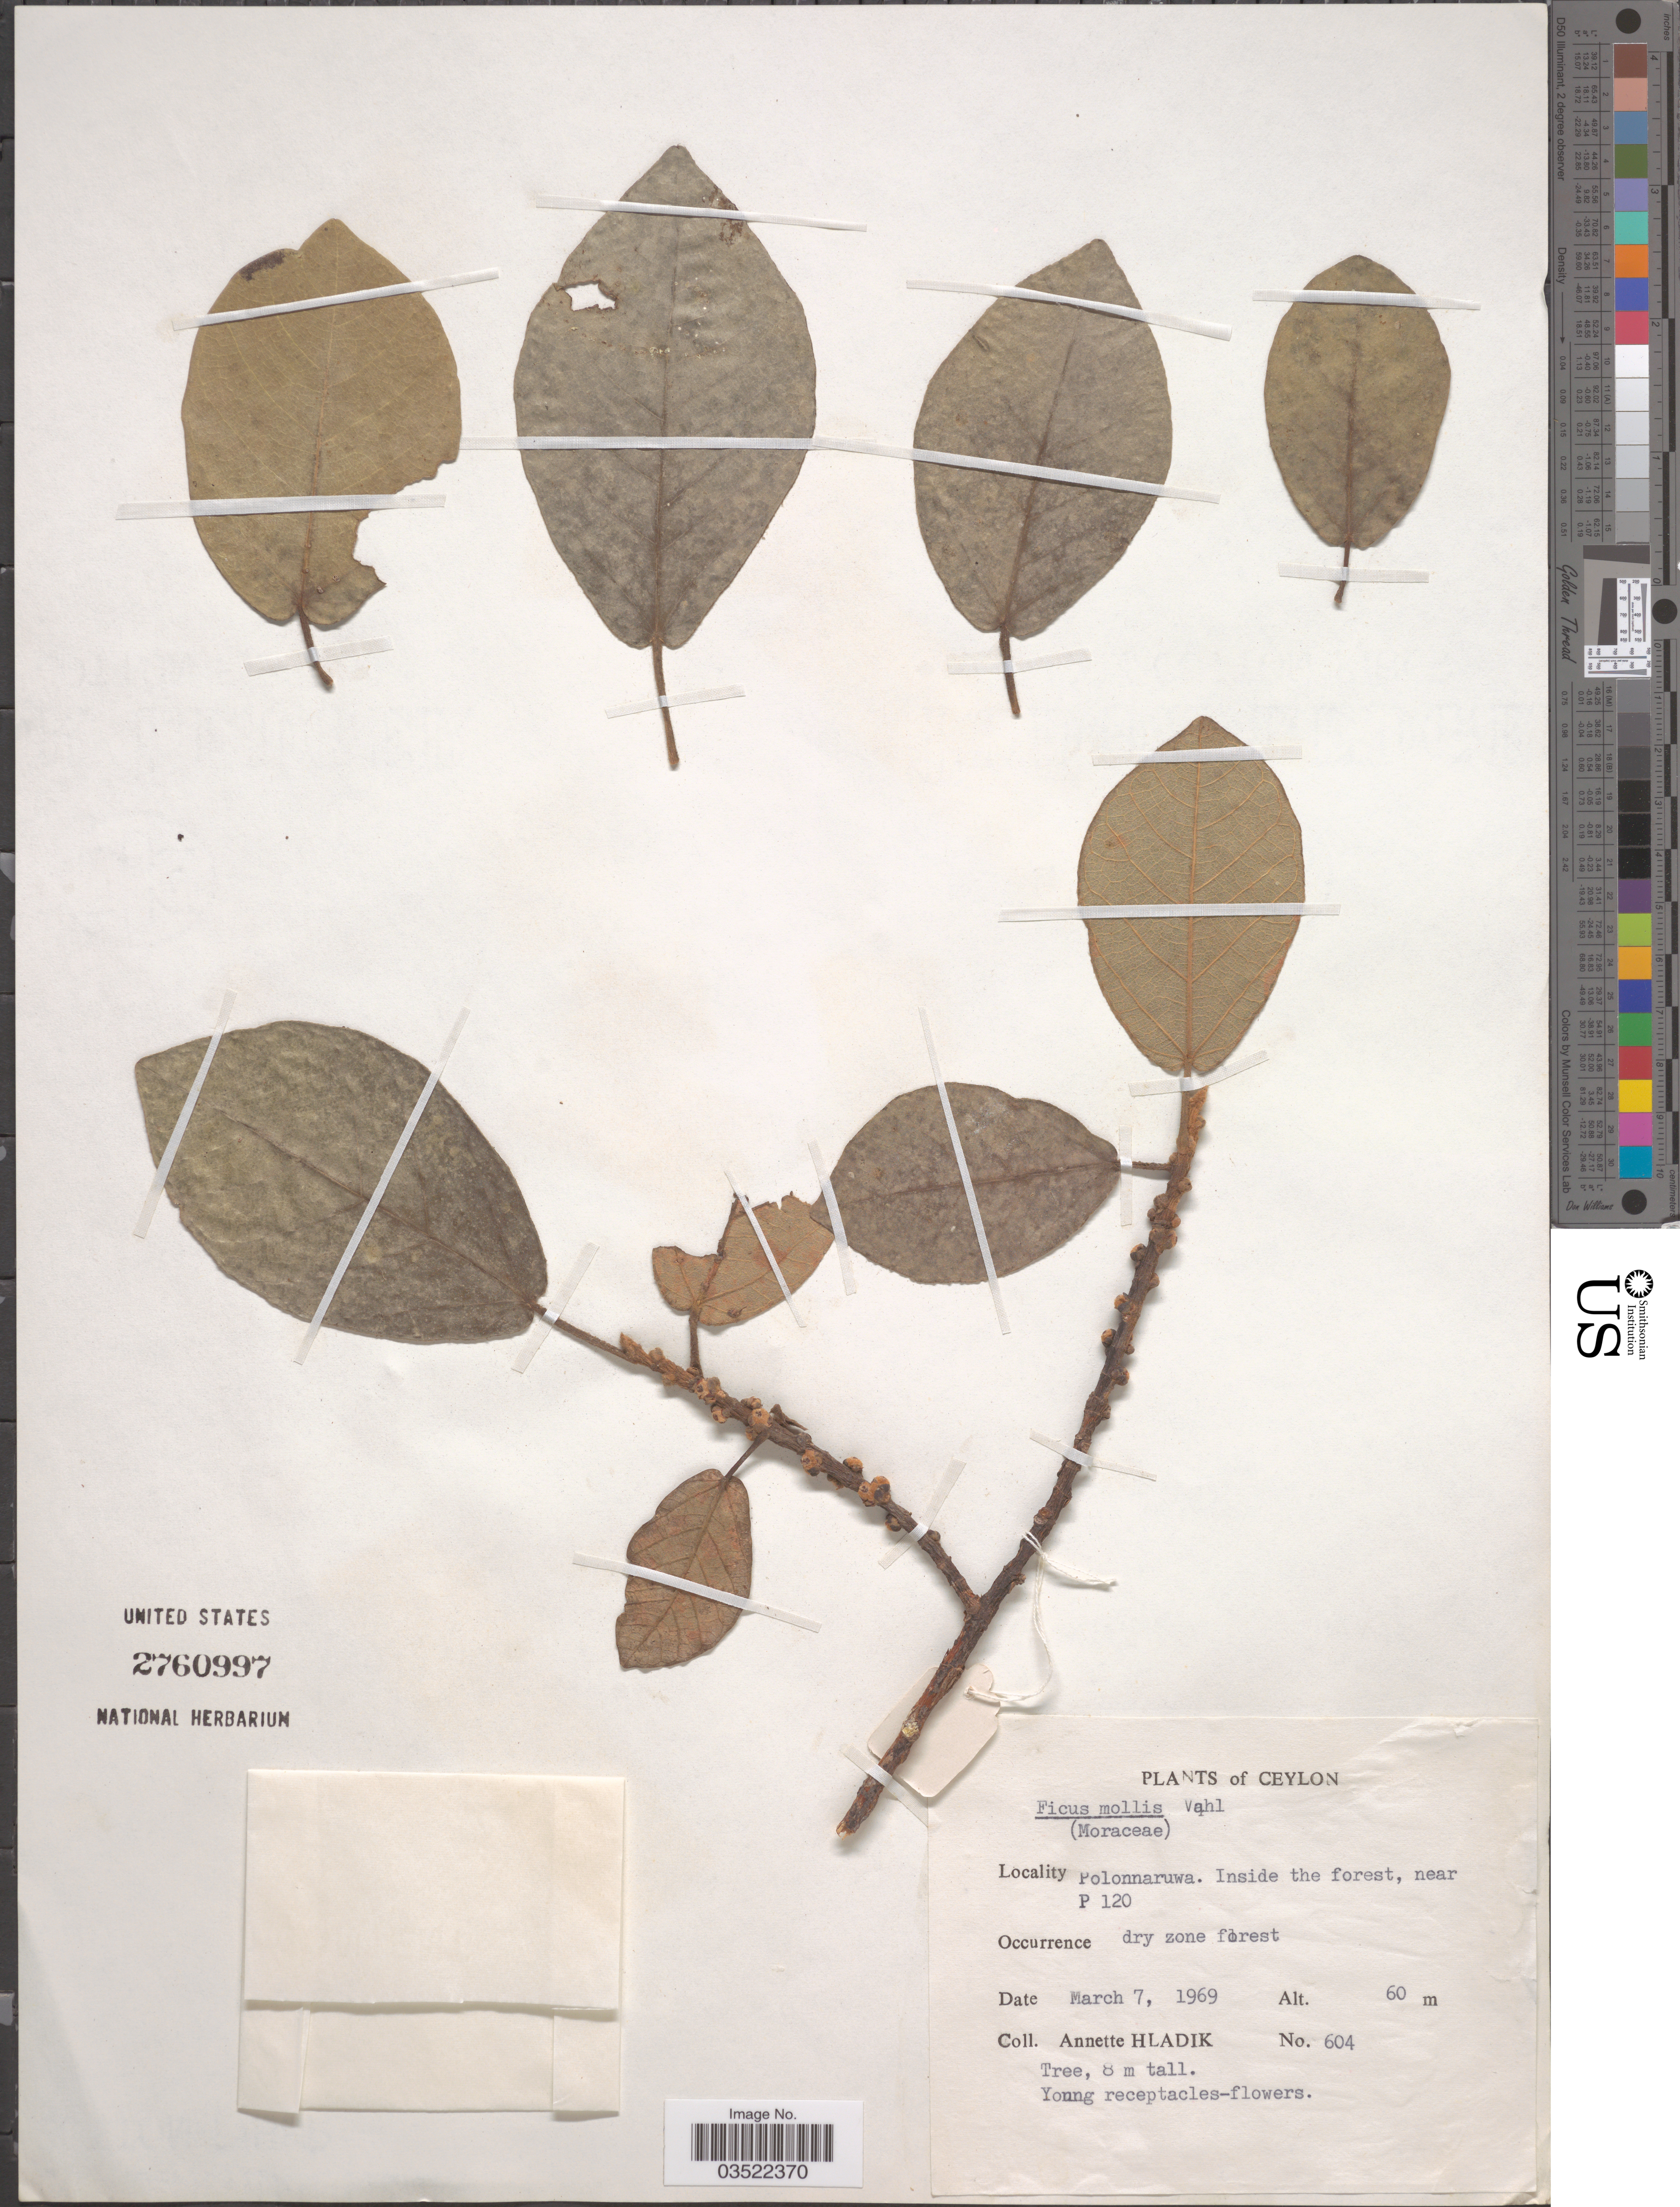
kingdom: Plantae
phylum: Tracheophyta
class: Magnoliopsida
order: Rosales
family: Moraceae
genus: Ficus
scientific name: Ficus mollis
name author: Vahl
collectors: A. Hladik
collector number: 604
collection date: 1969-03-07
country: Sri Lanka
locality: Ceylon. Polonnaruwa. Inside the forest, near P 120.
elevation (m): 60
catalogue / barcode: US 2760997